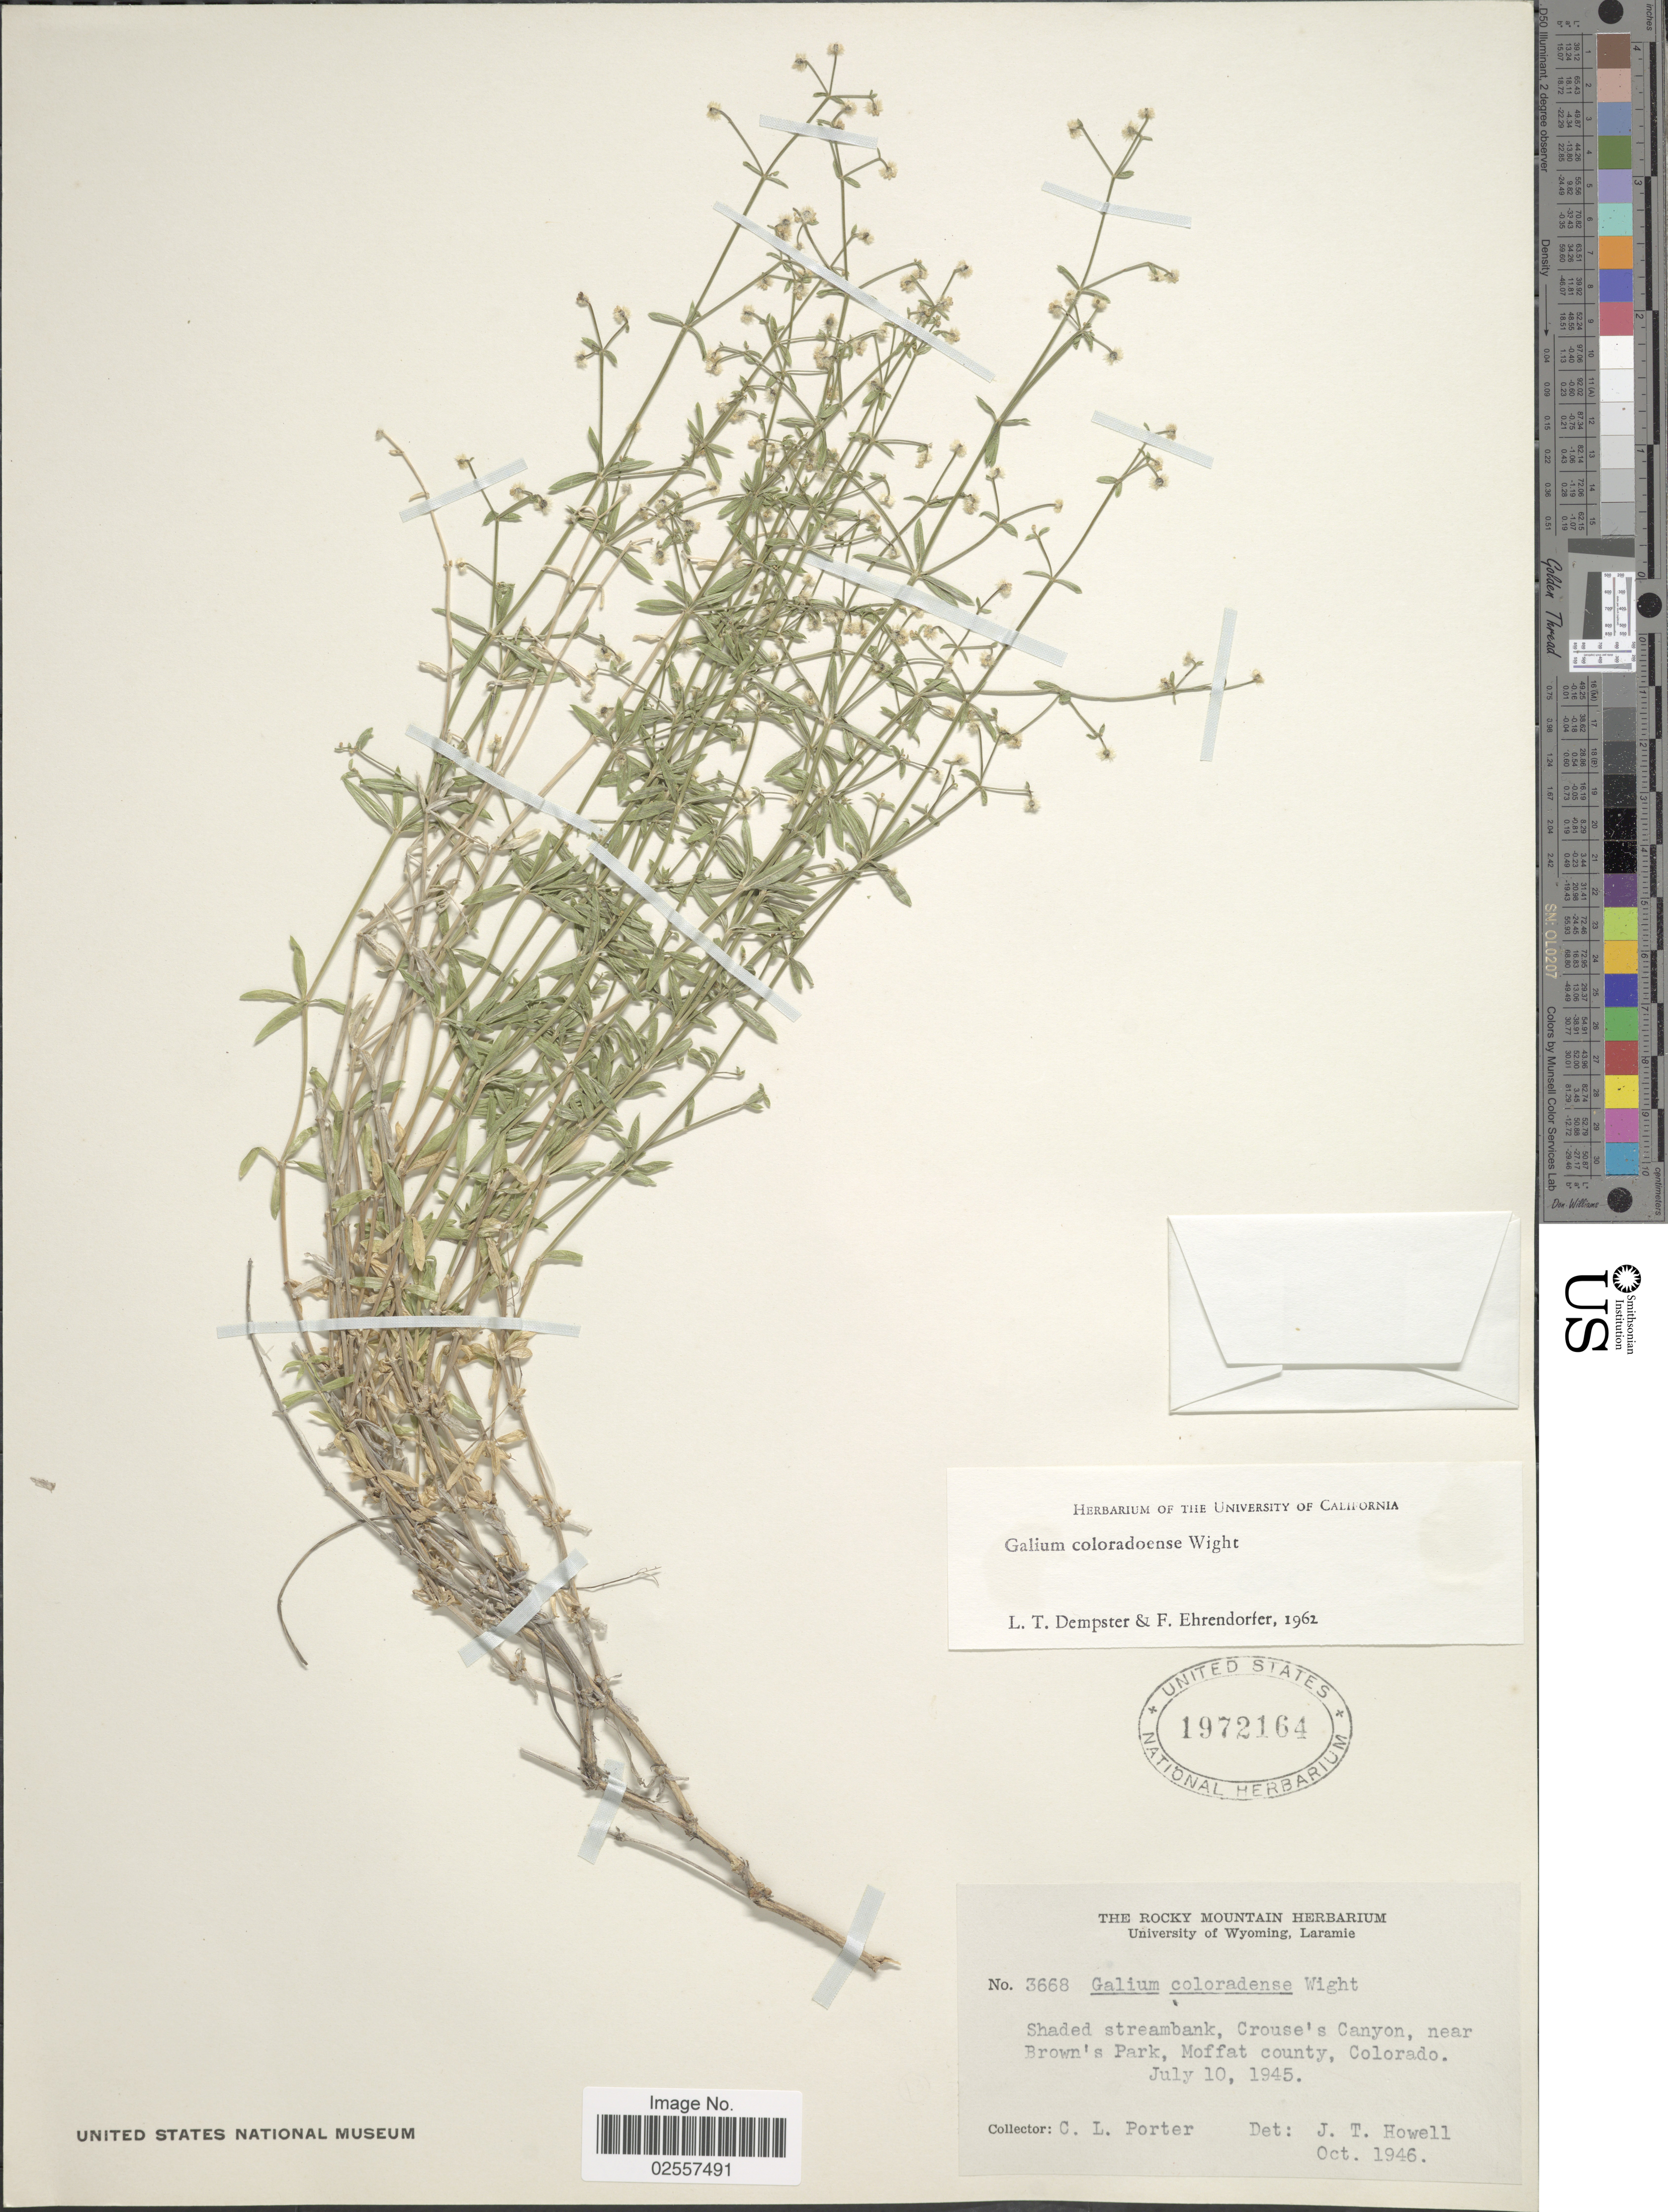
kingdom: Plantae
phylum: Tracheophyta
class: Magnoliopsida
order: Gentianales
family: Rubiaceae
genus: Galium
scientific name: Galium coloradoense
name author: W.F. Wright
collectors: C. L. Porter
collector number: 3668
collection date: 1945-07-10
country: United States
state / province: Colorado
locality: Shaded streambank, Crouse's Canyon, near Brown's Park, Moffat county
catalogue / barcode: US 1972164